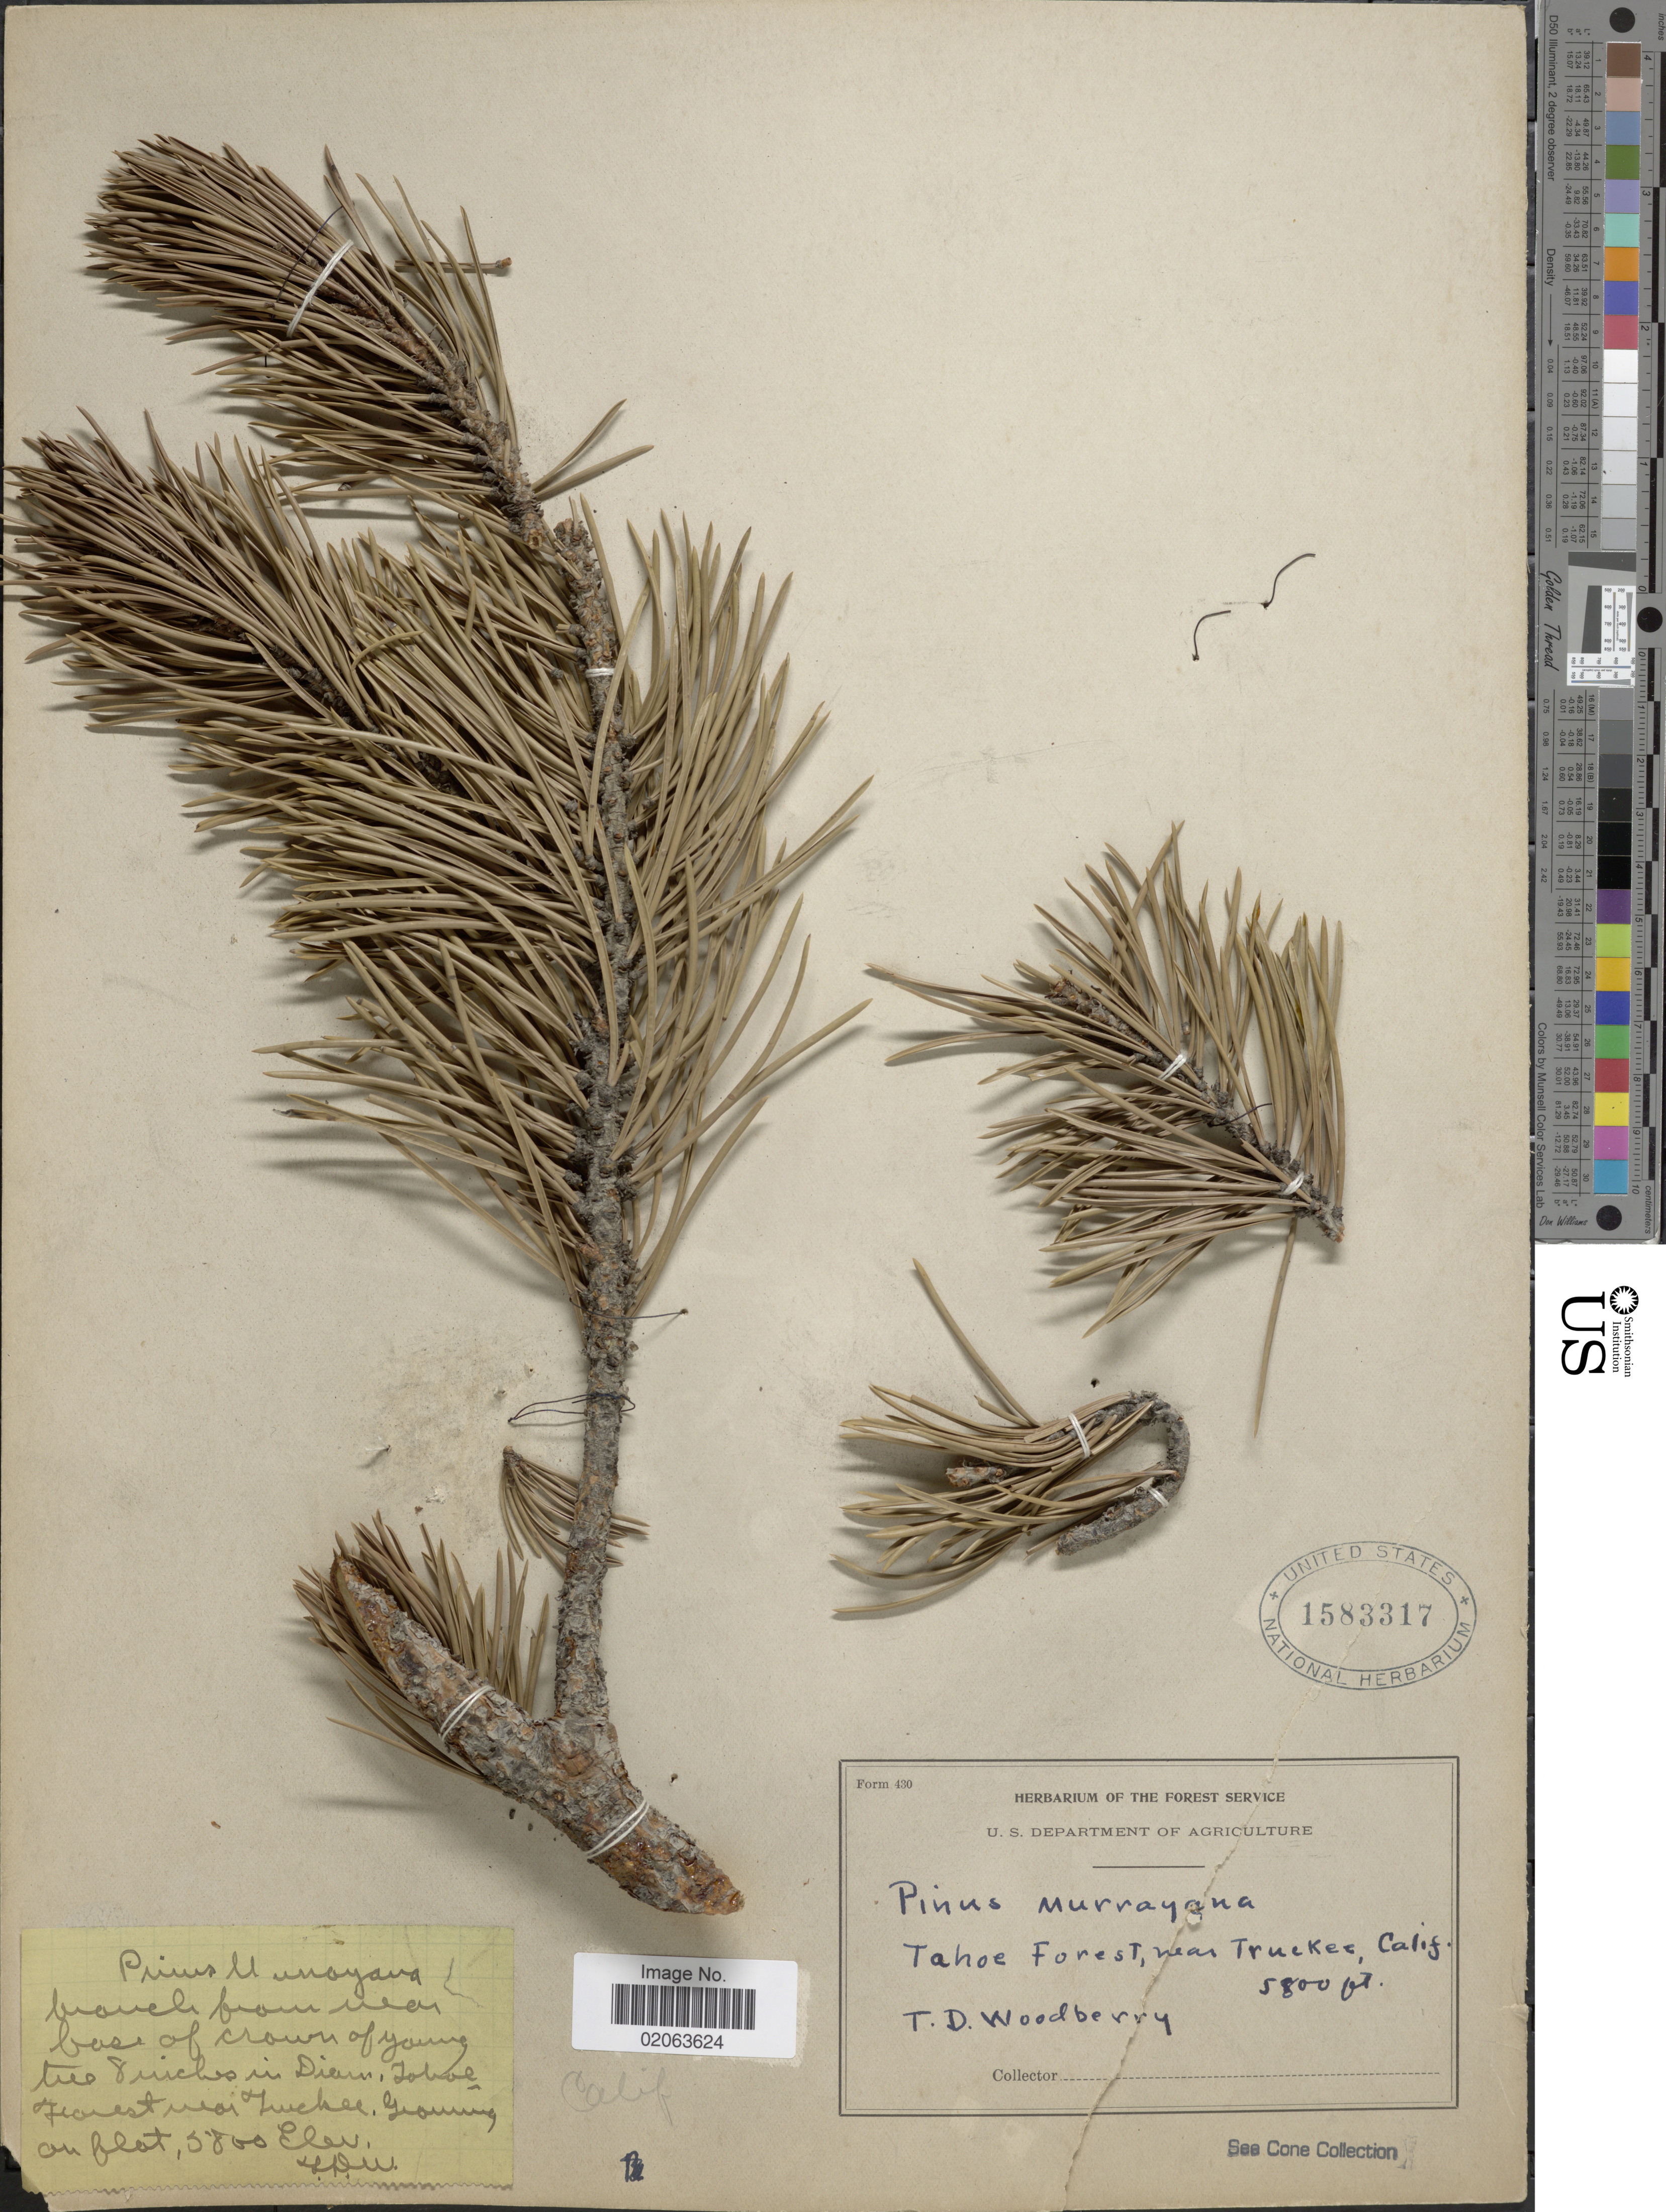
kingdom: Plantae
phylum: Tracheophyta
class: Pinopsida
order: Pinales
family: Pinaceae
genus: Pinus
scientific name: Pinus contorta var. murrayana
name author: (Balf.) S. Watson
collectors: T. Woodberry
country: United States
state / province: California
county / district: Nevada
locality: Tahoe Forest, near Truckee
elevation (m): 1768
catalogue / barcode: US 1583317